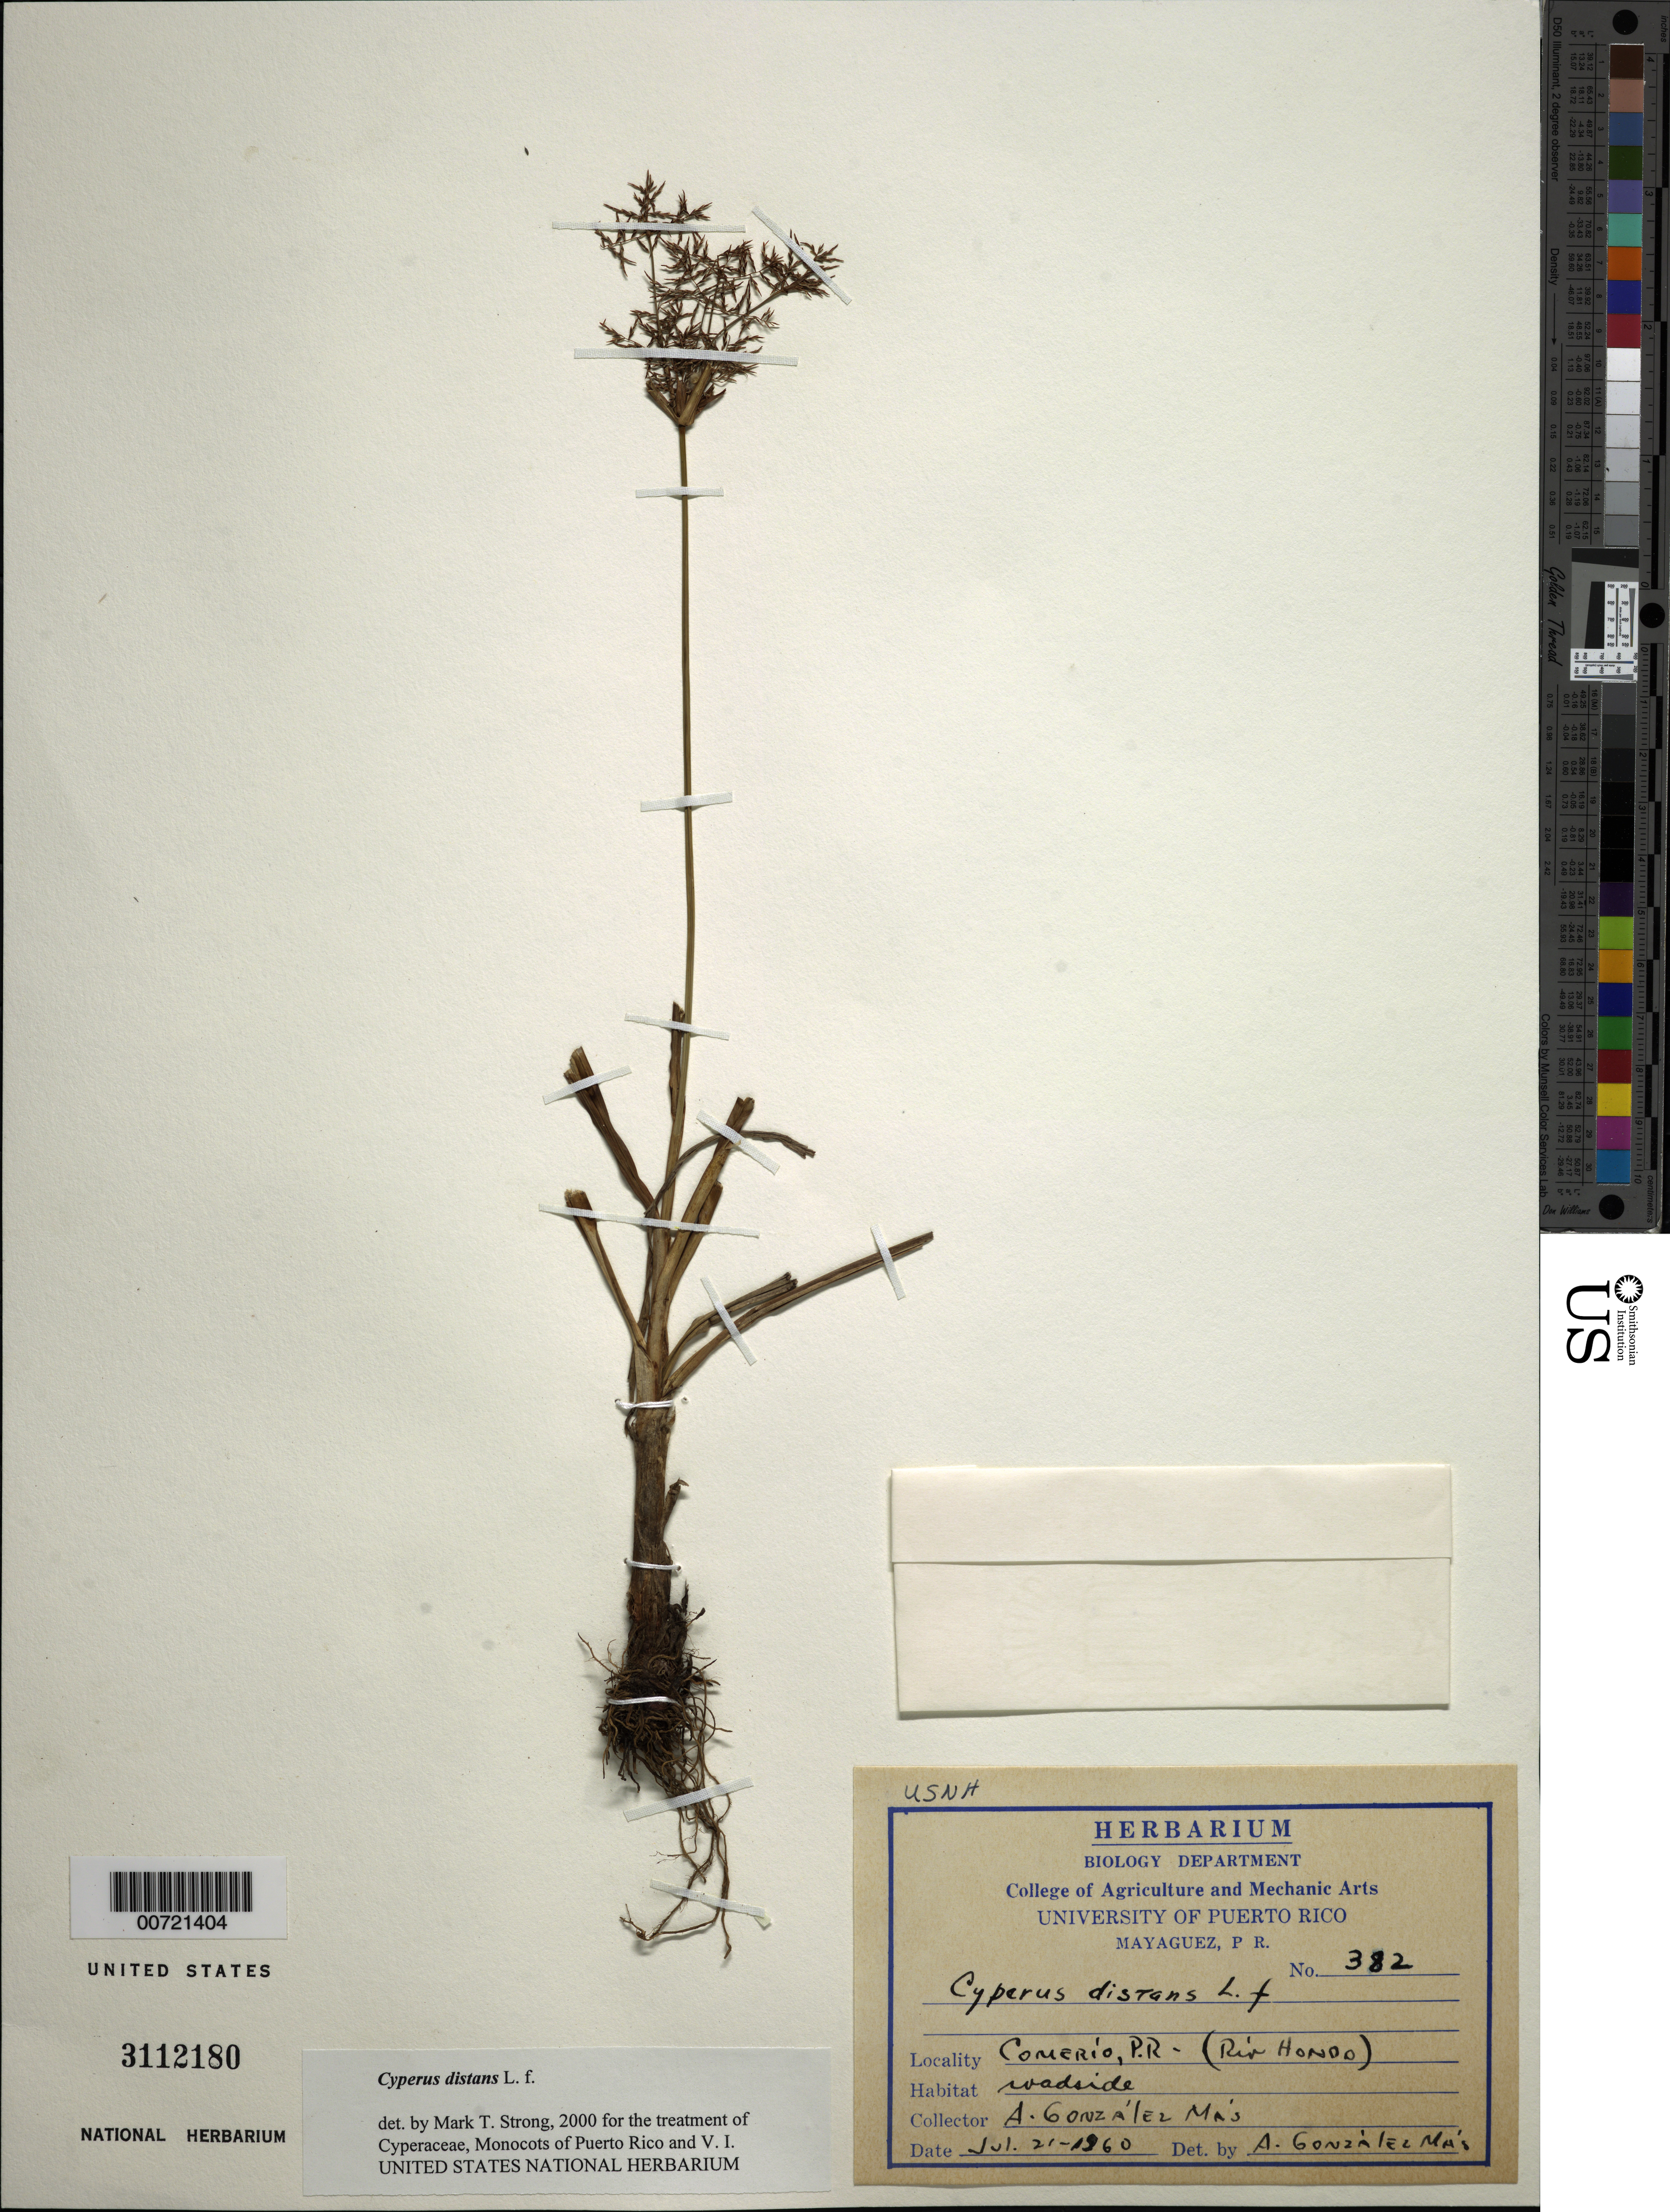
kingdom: Plantae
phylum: Tracheophyta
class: Liliopsida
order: Poales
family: Cyperaceae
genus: Cyperus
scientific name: Cyperus distans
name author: L. f.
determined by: Strong, M. T., (US), Smithsonian Institution - National Museum of Natural History (UNITED STATES)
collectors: A. González Más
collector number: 382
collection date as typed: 21 Jul 1960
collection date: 1960-07-21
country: Puerto Rico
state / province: Comerio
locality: Comerío: Río Hondo.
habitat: Roadside.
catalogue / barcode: US 3112180